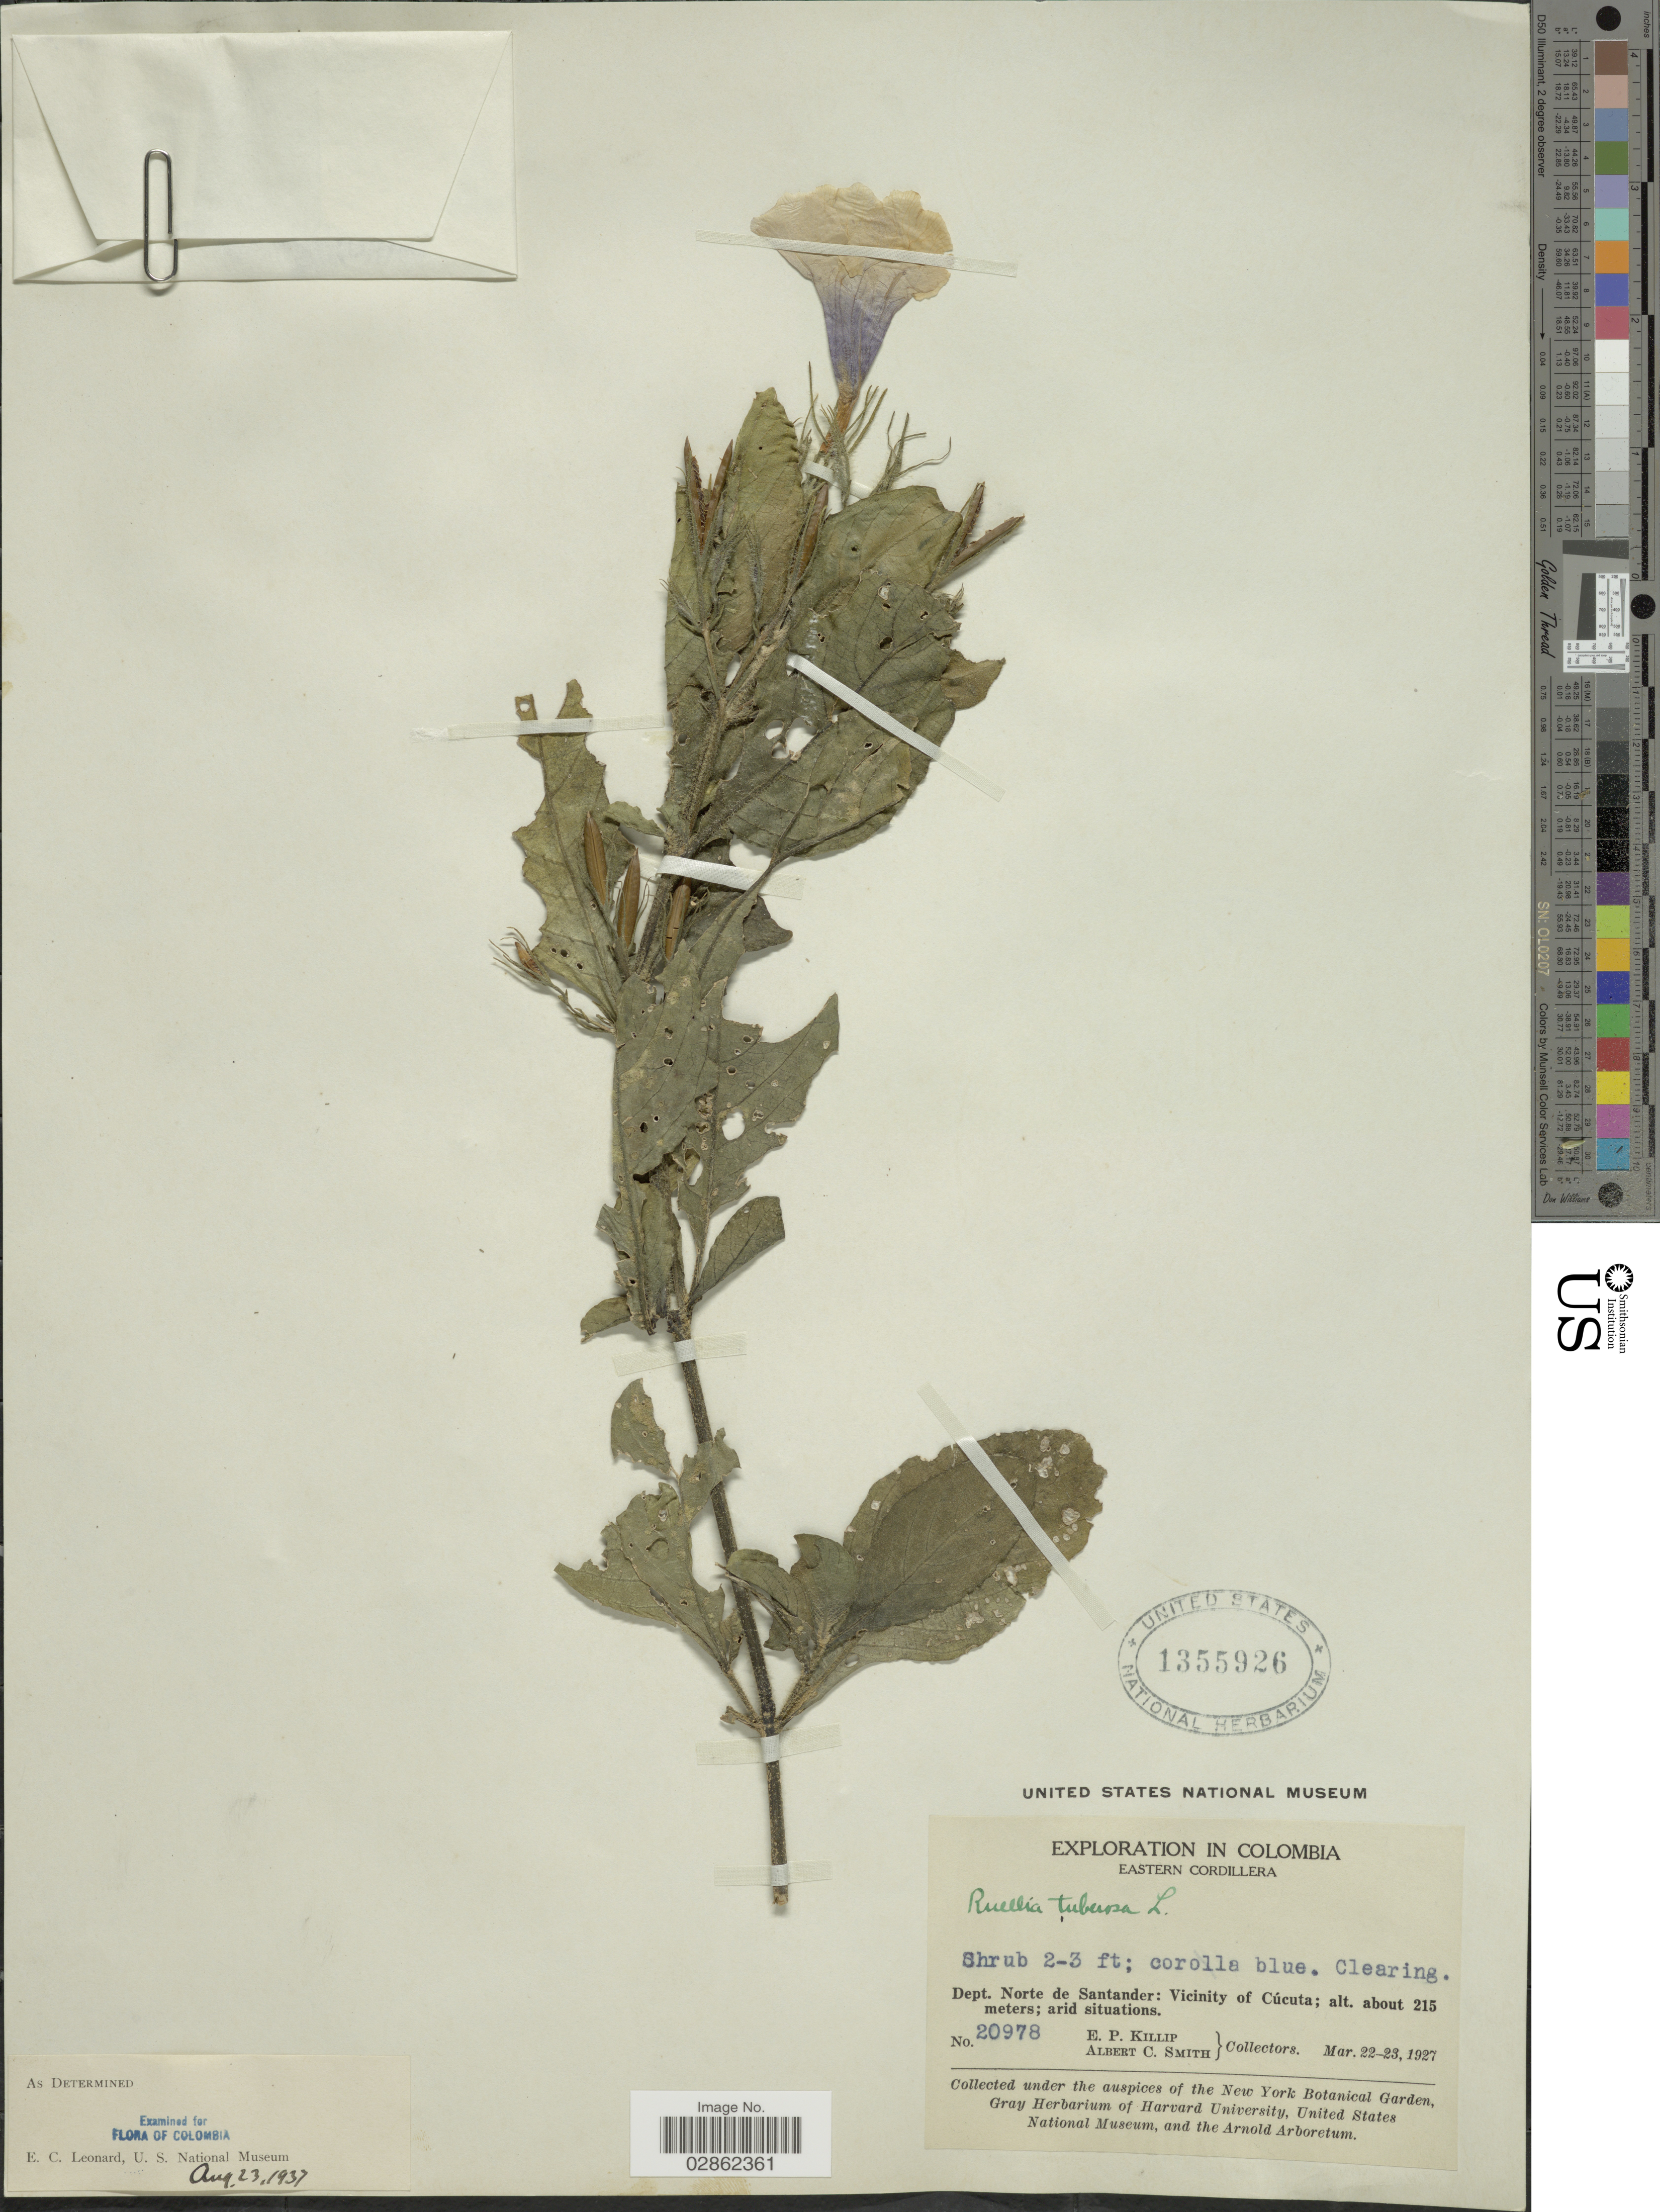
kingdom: Plantae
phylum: Tracheophyta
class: Magnoliopsida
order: Lamiales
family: Acanthaceae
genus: Ruellia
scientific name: Ruellia tuberosa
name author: L.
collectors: E. P. Killip & A. C. Smith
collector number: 20978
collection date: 1927-03-22/1927-03-23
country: Colombia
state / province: Norte de Santander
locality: Eastern Cordillera. Dept. Norte de Santander: Vicinity of Cúcuta.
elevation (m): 215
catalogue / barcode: US 1355926